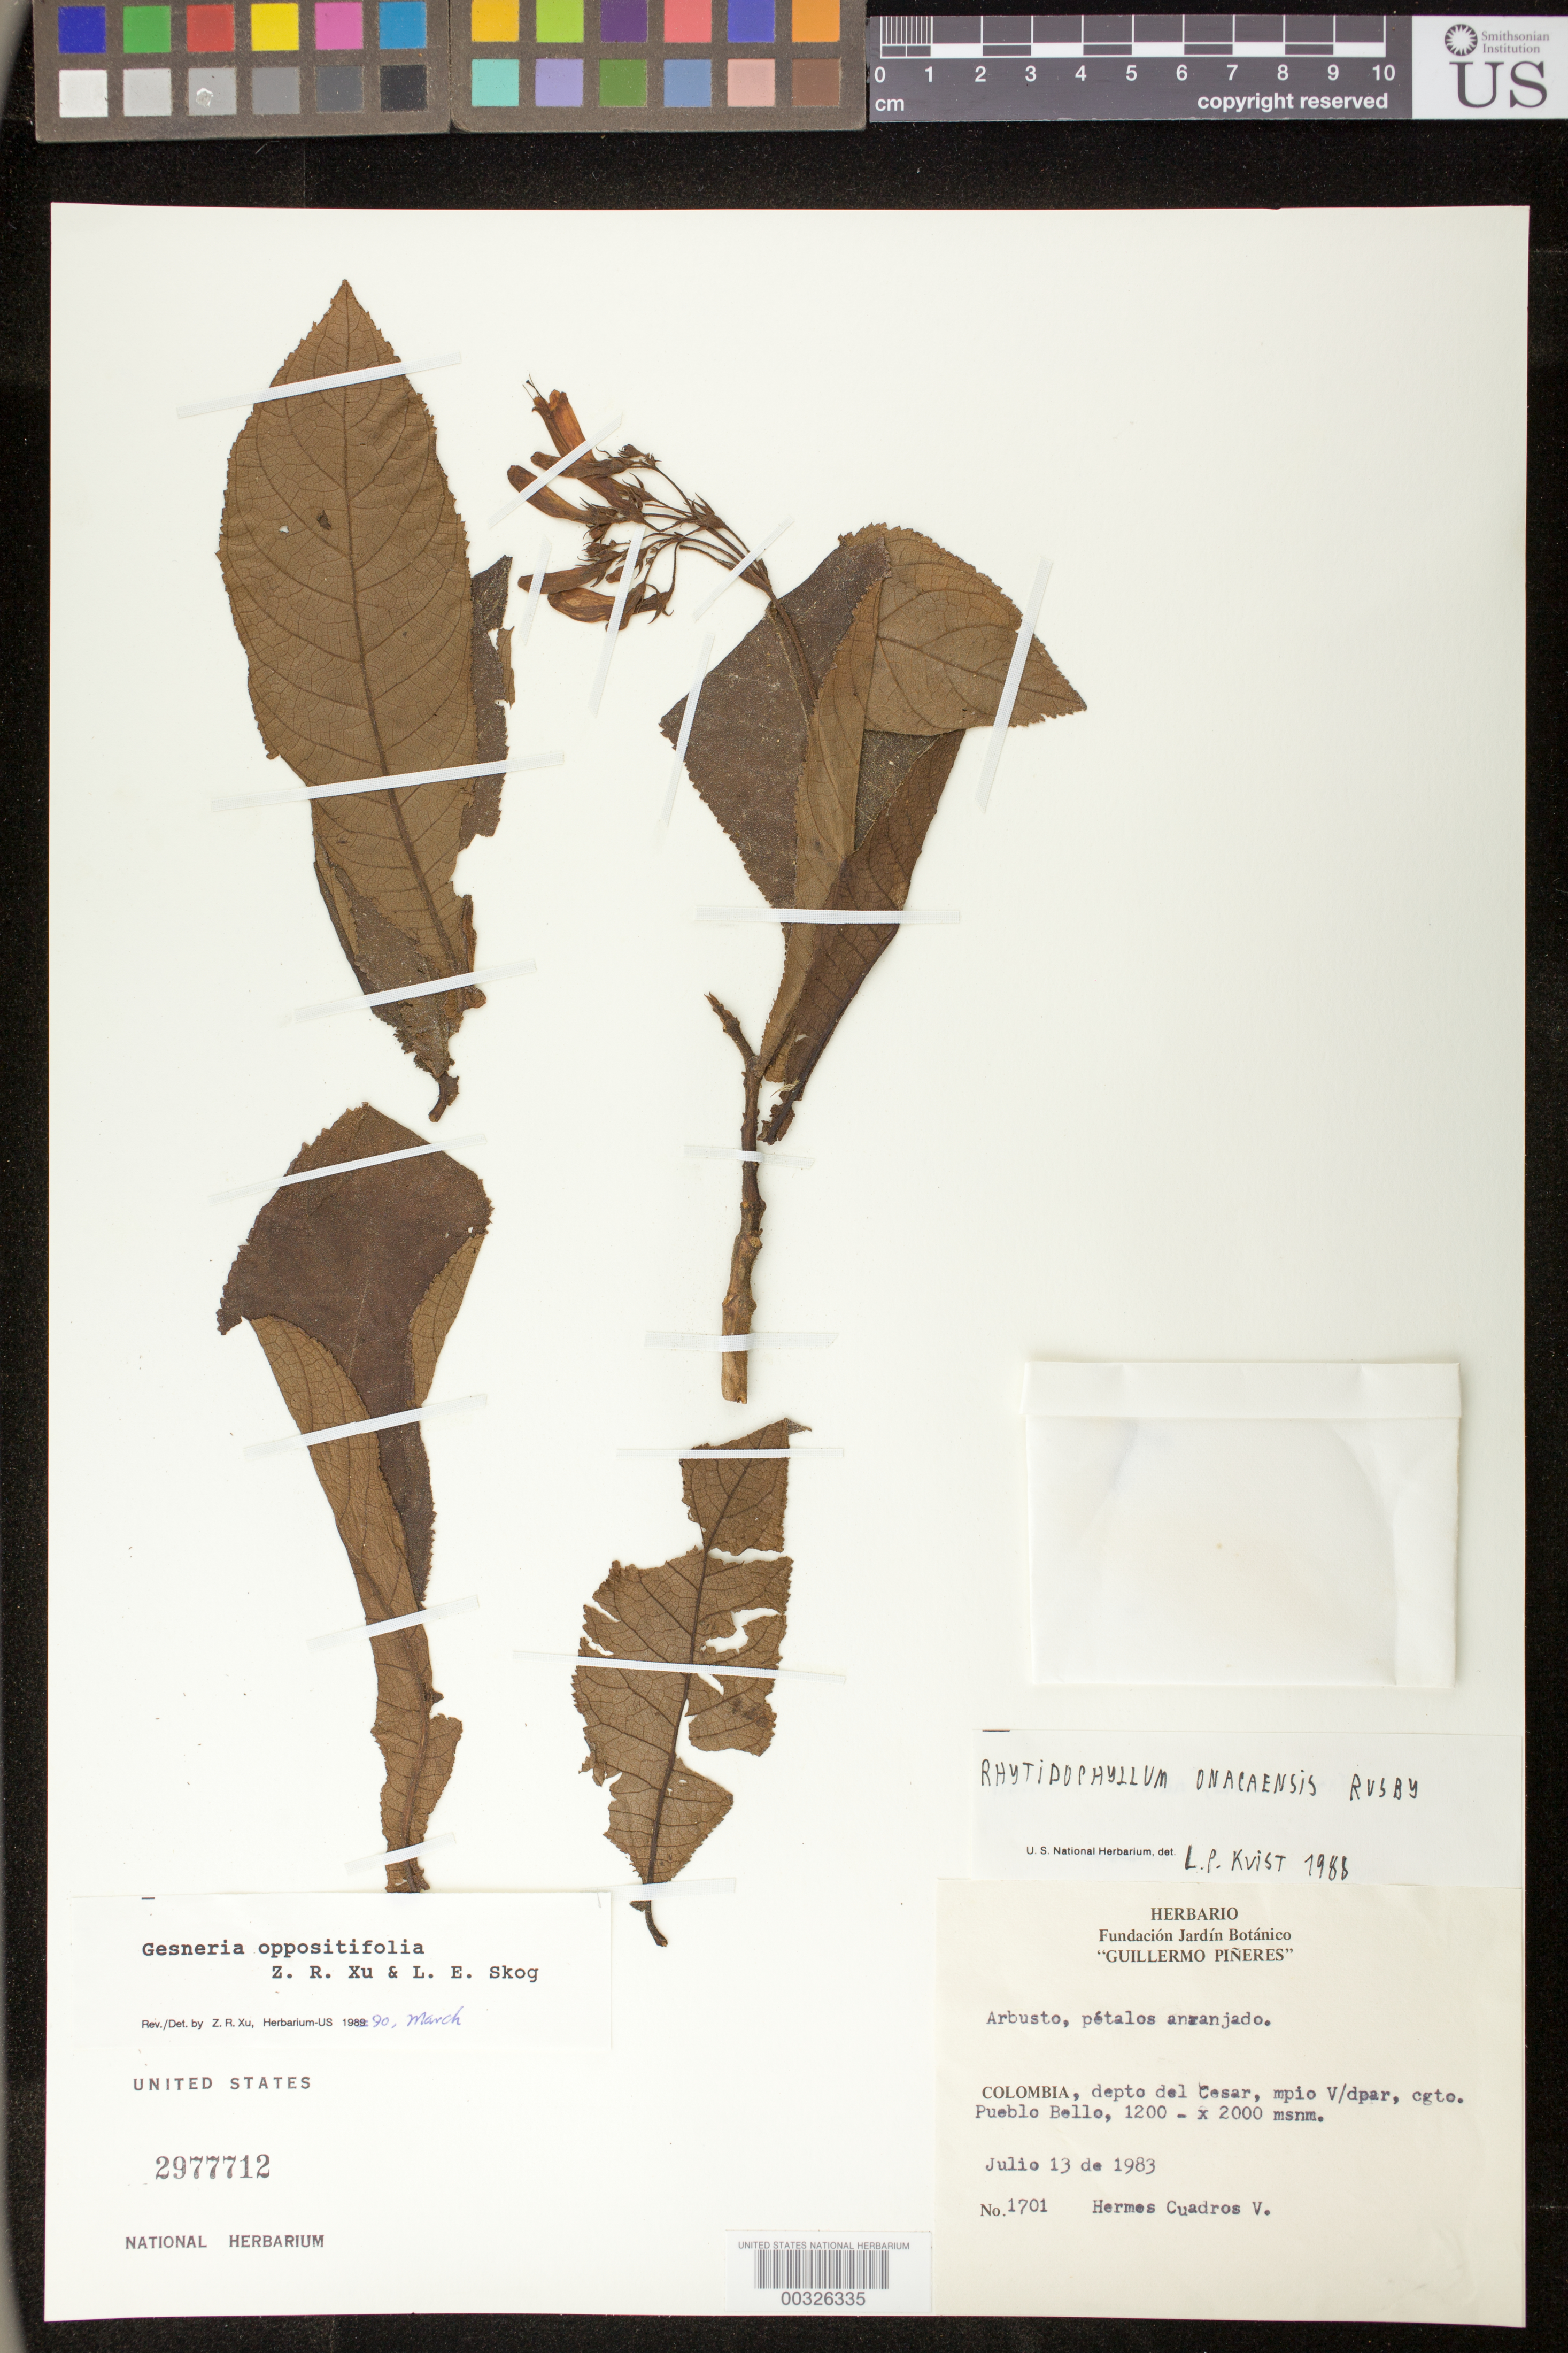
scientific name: unpublished name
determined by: Xu, --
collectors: H. Cuadros V.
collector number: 1701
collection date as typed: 13 Jul 1983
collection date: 1983-07-13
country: Colombia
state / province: Cesar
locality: Depto. del Cesar, Mpio. V/dpar, cgto. Pueblo Bello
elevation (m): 1200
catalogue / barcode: US 2977712